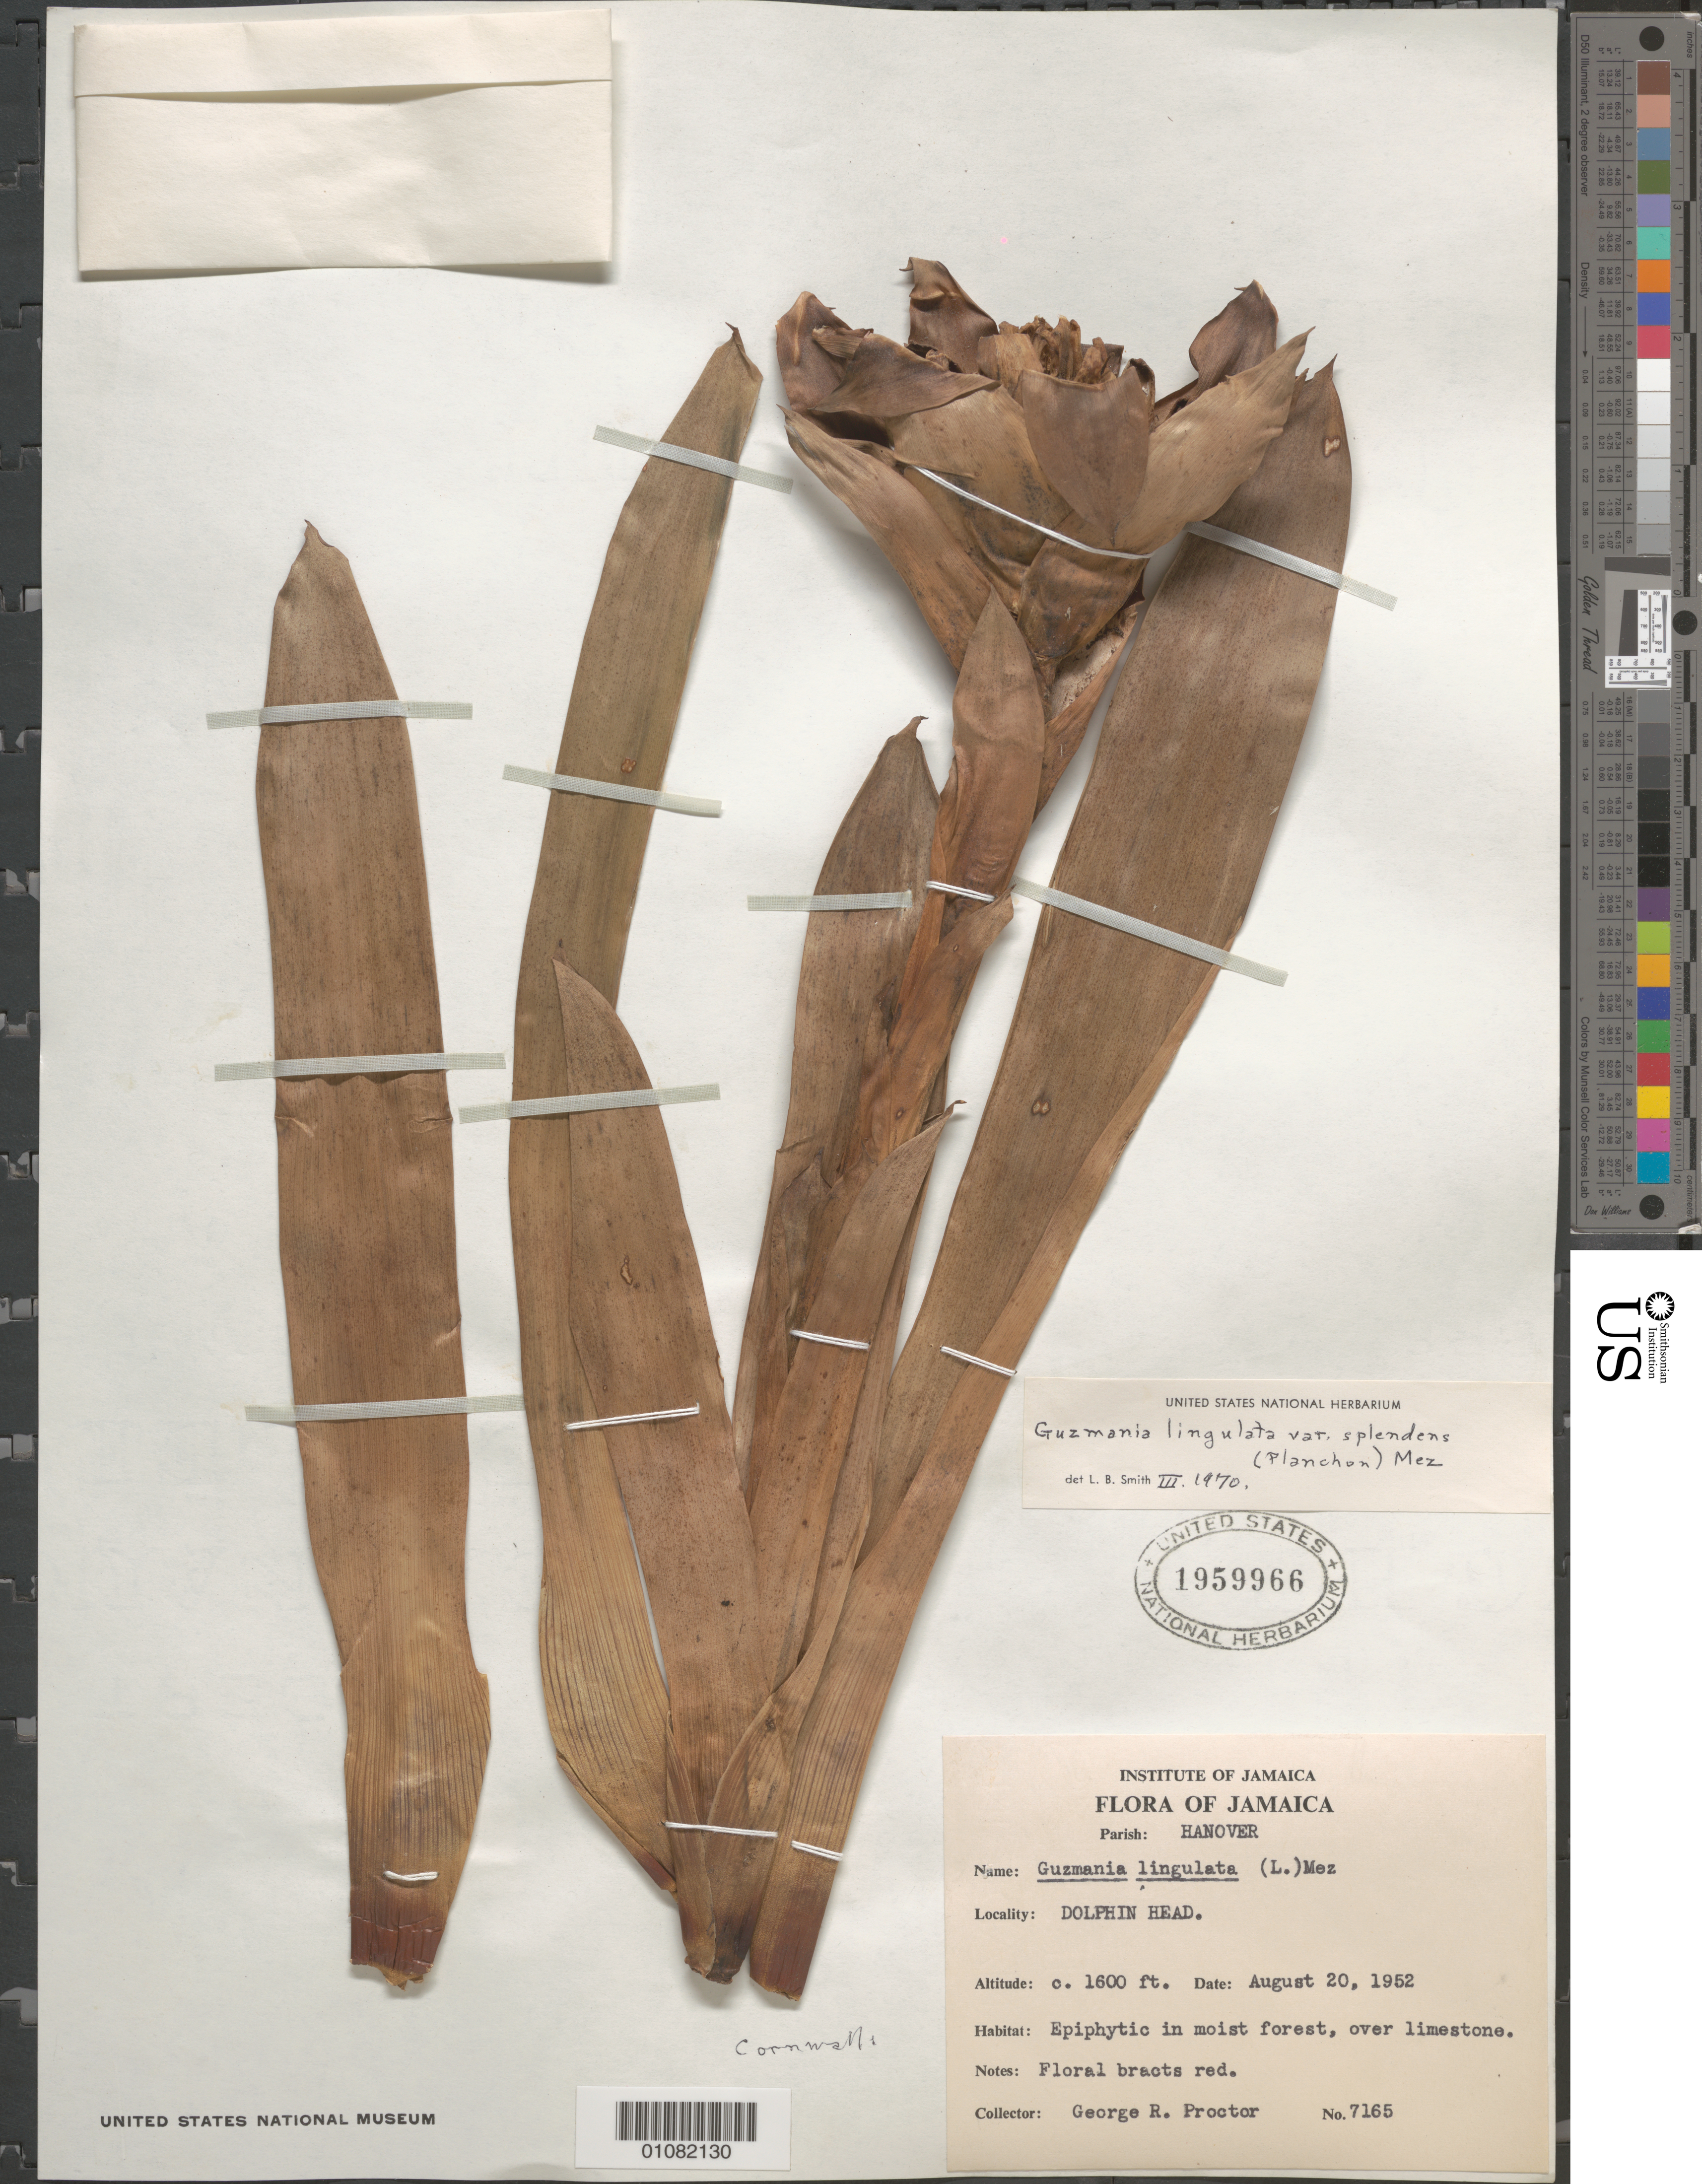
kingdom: Plantae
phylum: Tracheophyta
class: Liliopsida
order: Poales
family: Bromeliaceae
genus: Guzmania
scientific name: Guzmania lingulata var. lingulata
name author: (L.) Mez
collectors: G. R. Proctor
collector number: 7165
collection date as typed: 20 Aug 1952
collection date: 1952-08-20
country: Jamaica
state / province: Hanover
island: Jamaica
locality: Dolphin Head.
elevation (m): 488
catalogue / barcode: US 1959966